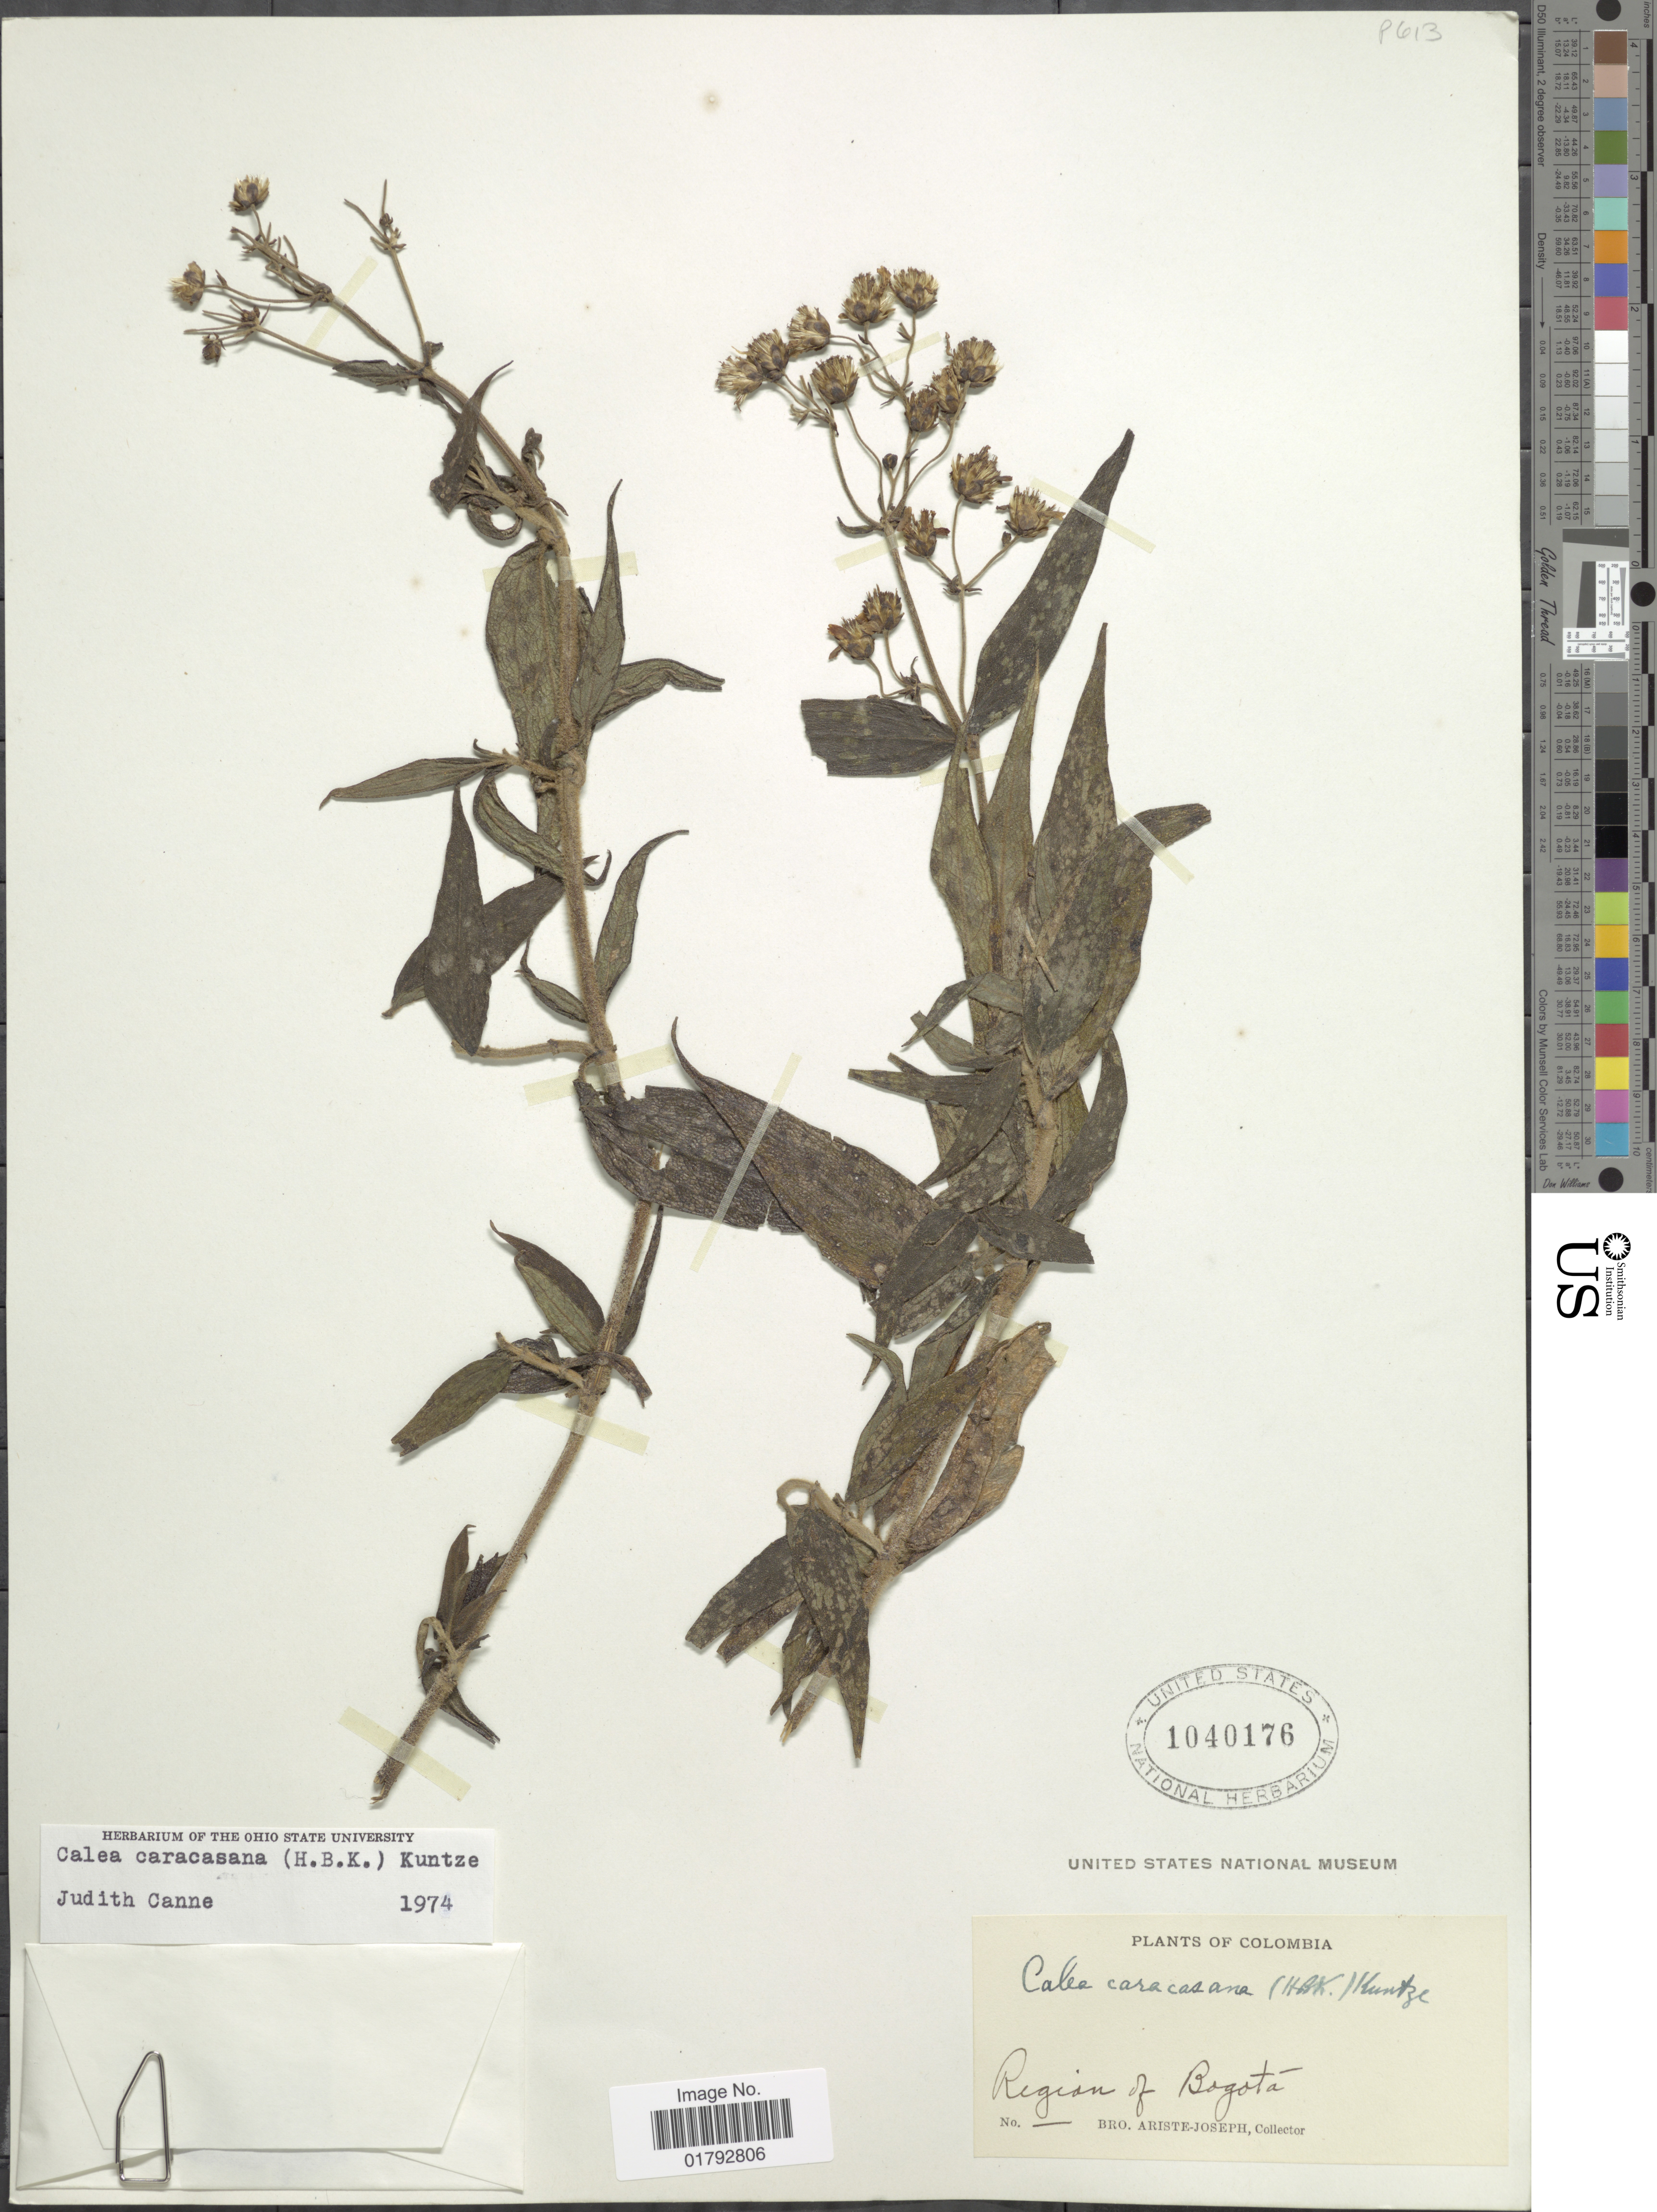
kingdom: Plantae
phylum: Tracheophyta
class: Magnoliopsida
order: Asterales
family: Asteraceae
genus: Alloispermum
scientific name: Alloispermum caracasanum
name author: (Kunth) H. Rob.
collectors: Bro. Ariste-Joseph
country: Colombia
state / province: Bogota D.C.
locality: Region of Bogota.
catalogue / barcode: US 1040176